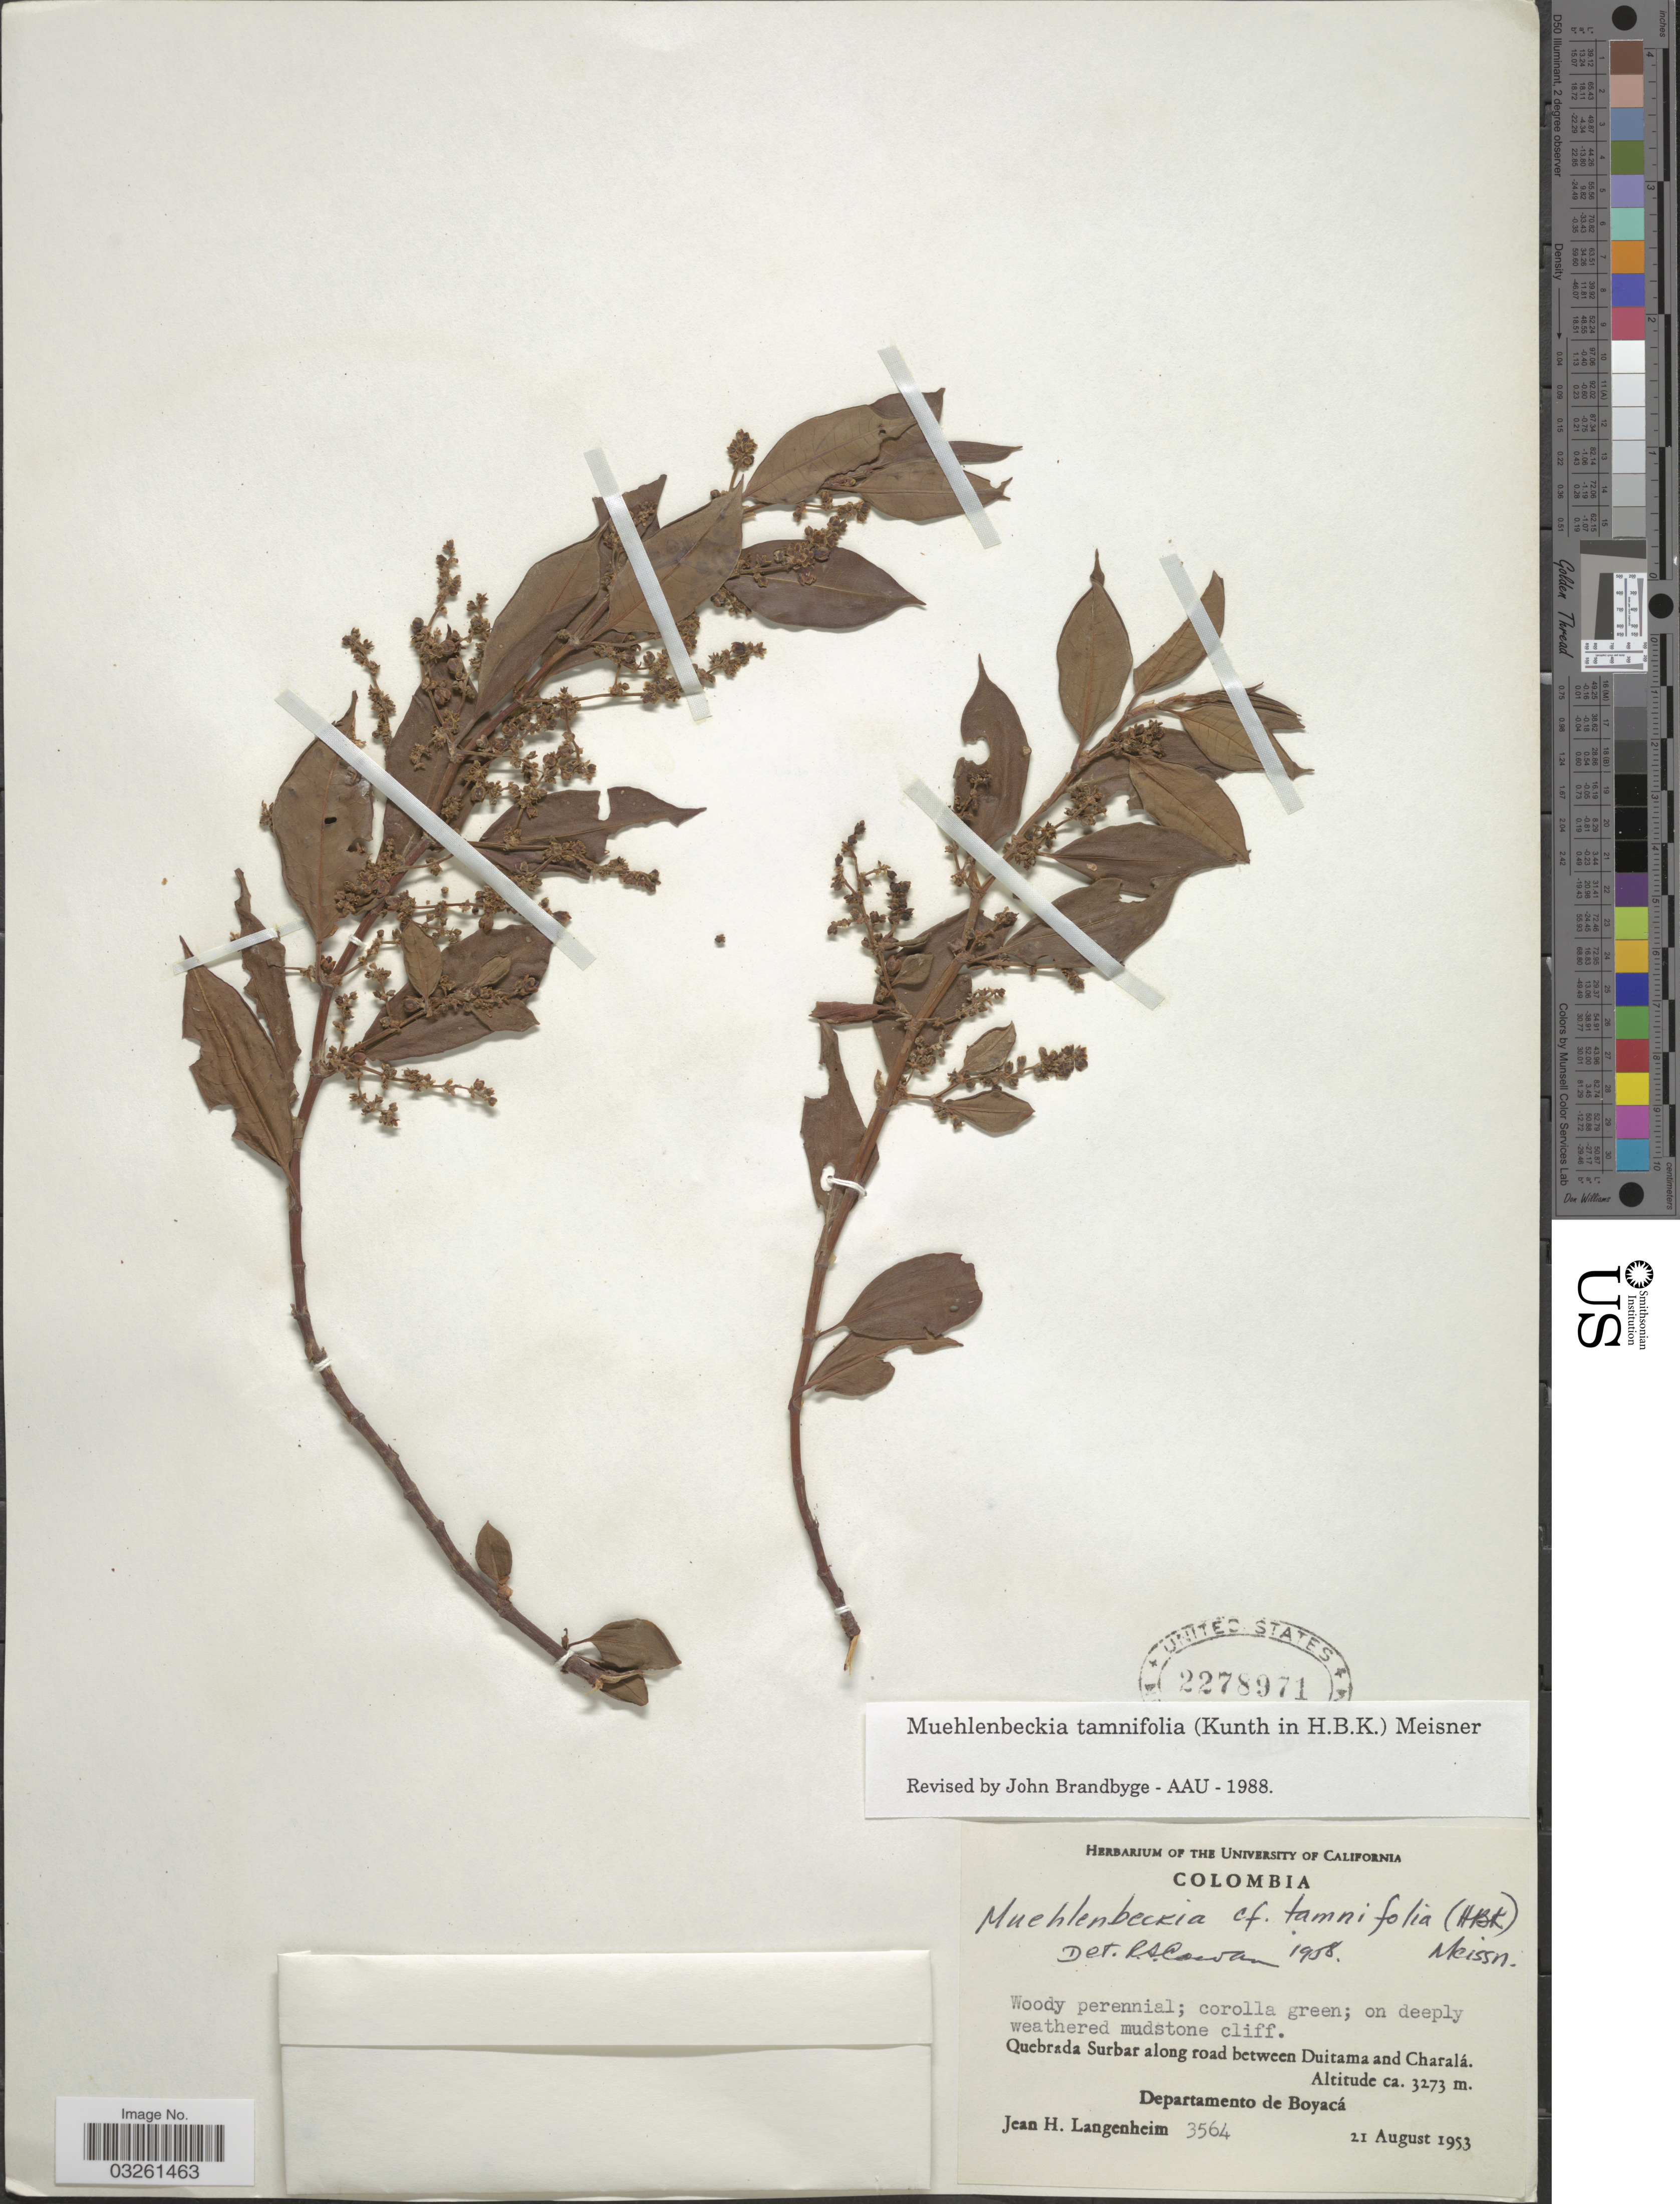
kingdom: Plantae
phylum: Tracheophyta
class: Magnoliopsida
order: Caryophyllales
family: Polygonaceae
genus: Muehlenbeckia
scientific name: Muehlenbeckia tamnifolia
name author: (Kunth) Meisn.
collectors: J. H. Langenheim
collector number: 3564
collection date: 1953-08-21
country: Colombia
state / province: Boyacá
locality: Quebrada Surbar along road between Duitama and Charalá, Departamento de Boyacá.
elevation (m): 3273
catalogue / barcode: US 2278971